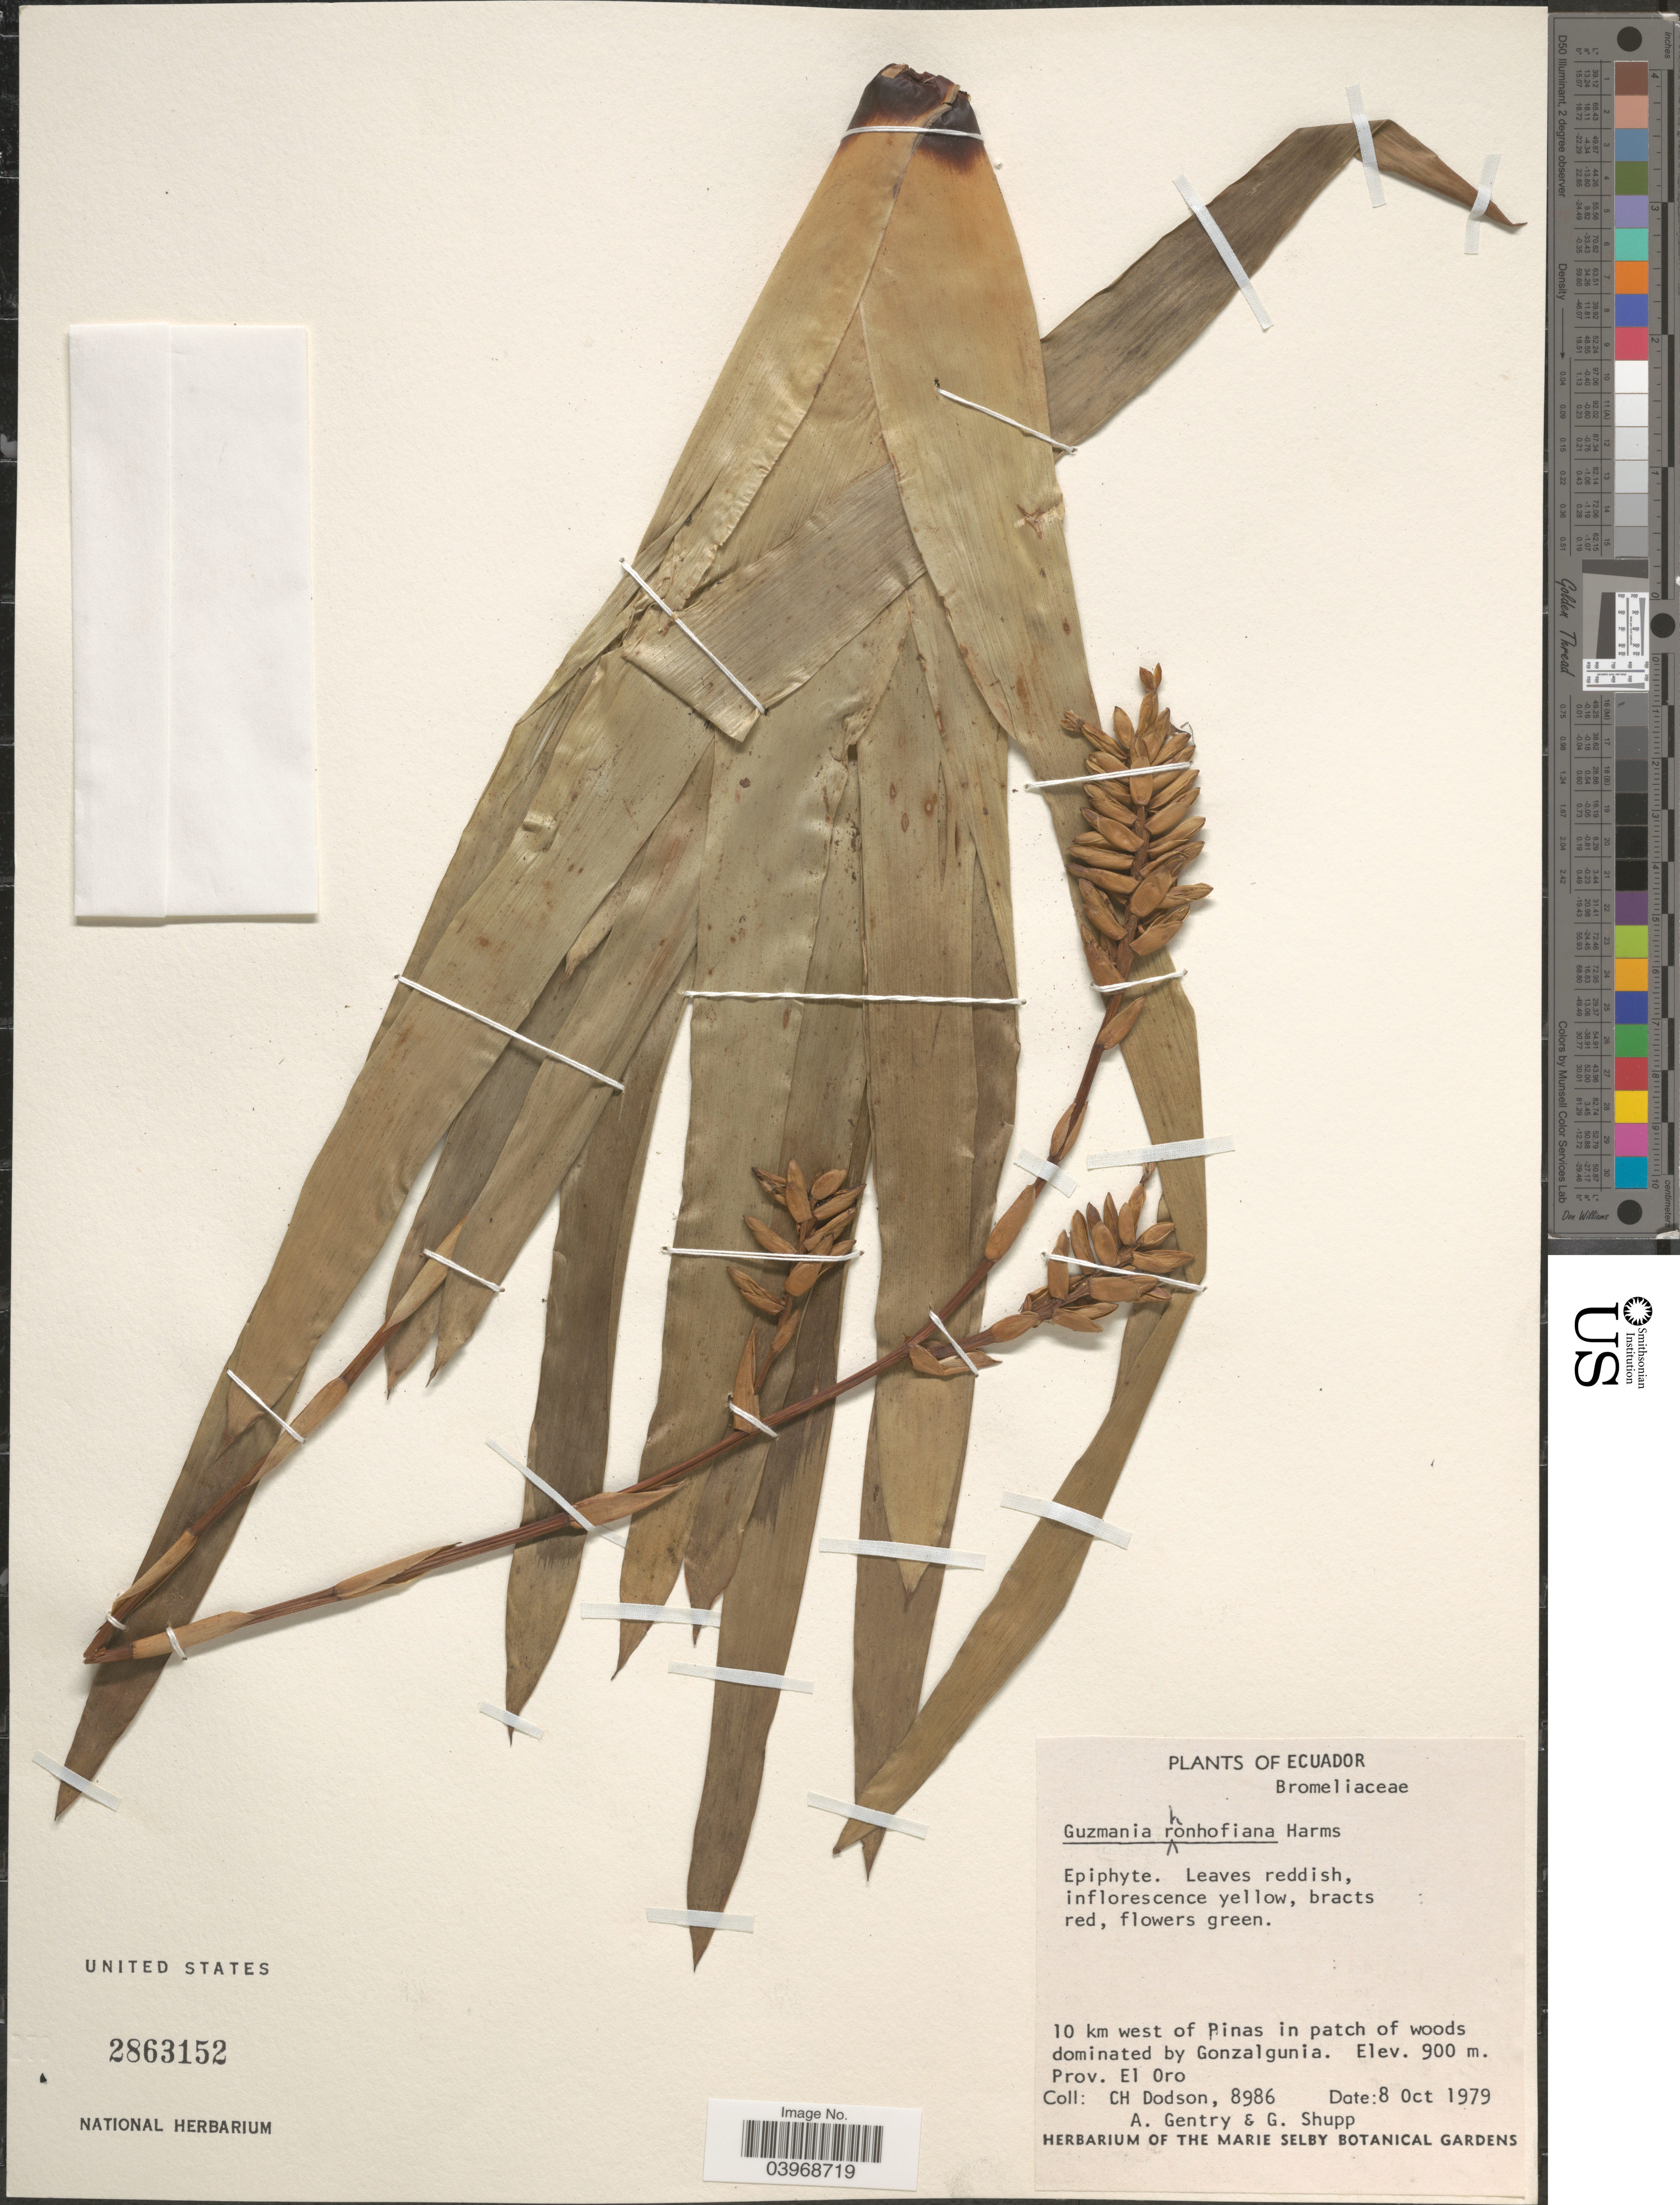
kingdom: Plantae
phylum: Tracheophyta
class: Liliopsida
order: Poales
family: Bromeliaceae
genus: Guzmania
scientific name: Guzmania rhonhofiana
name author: Harms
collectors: C. H. Dodson, A. H. Gentry & G. Shupp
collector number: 8986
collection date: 1979-10-08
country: Ecuador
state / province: El Oro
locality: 10 km west of Pinas in patch of woods dominated by Gonzalgunia.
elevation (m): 900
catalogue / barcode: US 2863152